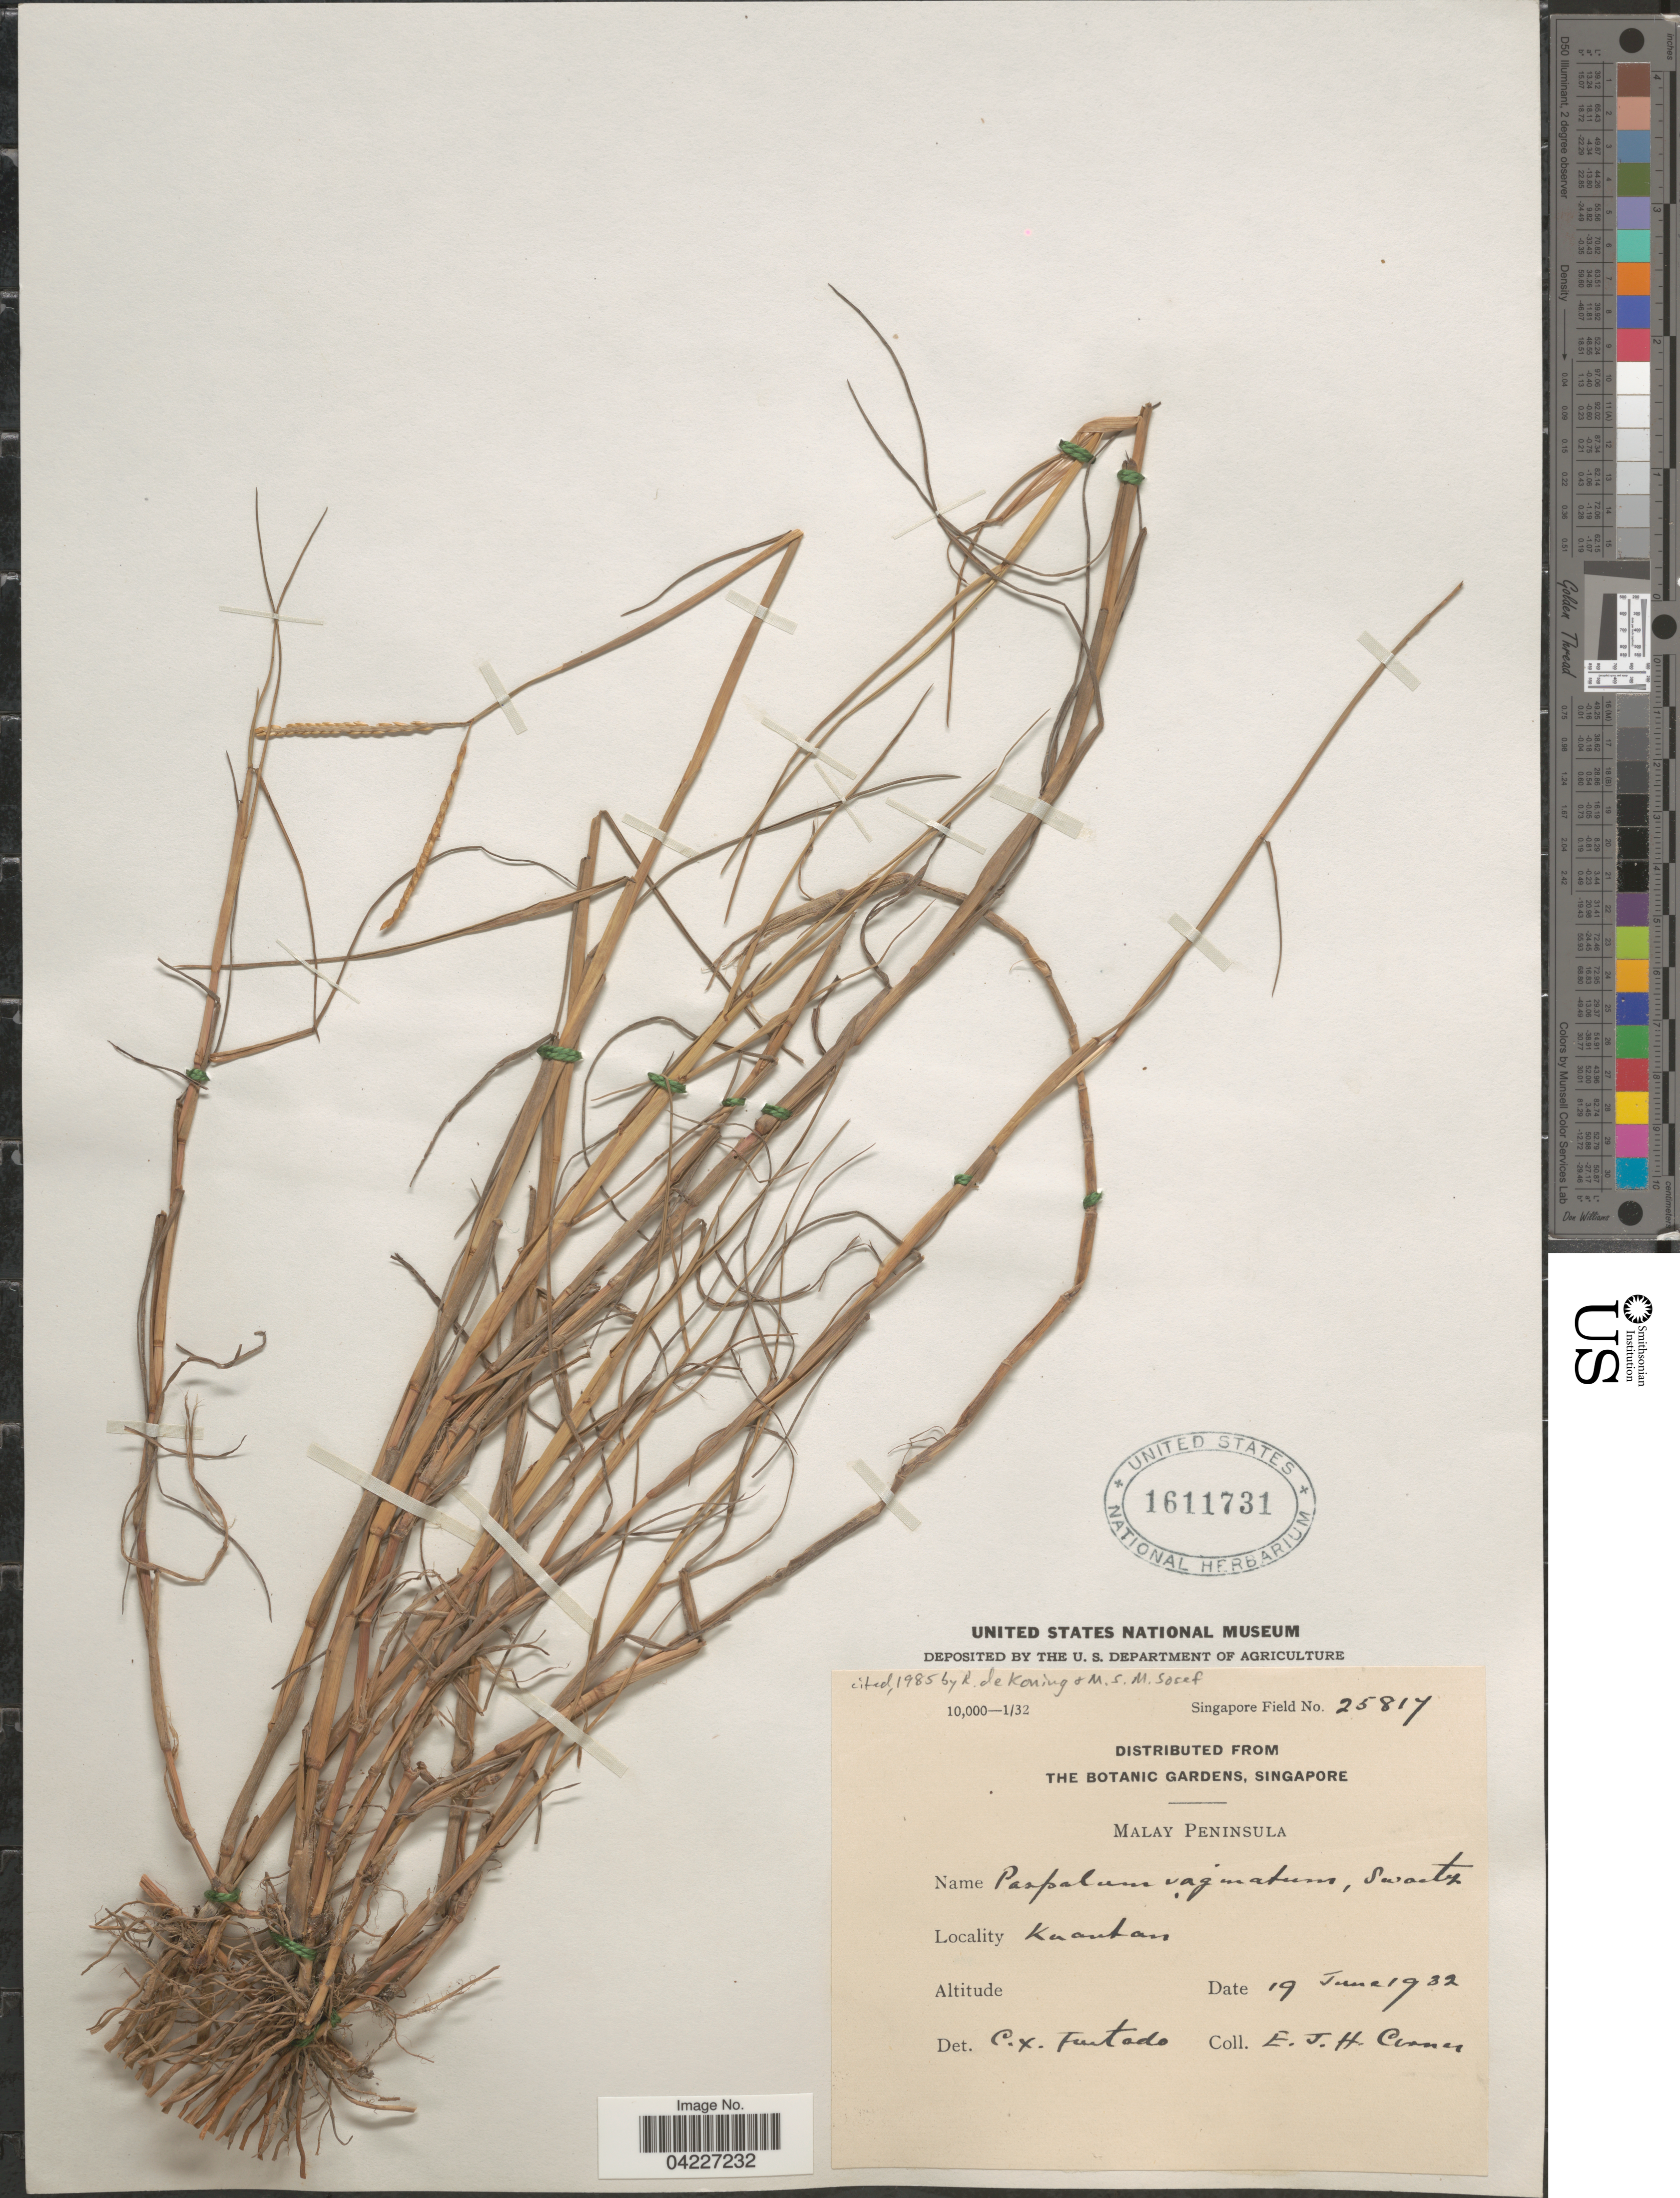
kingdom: Plantae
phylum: Tracheophyta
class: Liliopsida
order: Poales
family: Poaceae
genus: Paspalum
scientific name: Paspalum distichum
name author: L.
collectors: E. Corner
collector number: Singapore Field 25817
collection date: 1932-06-19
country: Malaysia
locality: Malay Peninsula. Kuantan.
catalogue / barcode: US 1611731